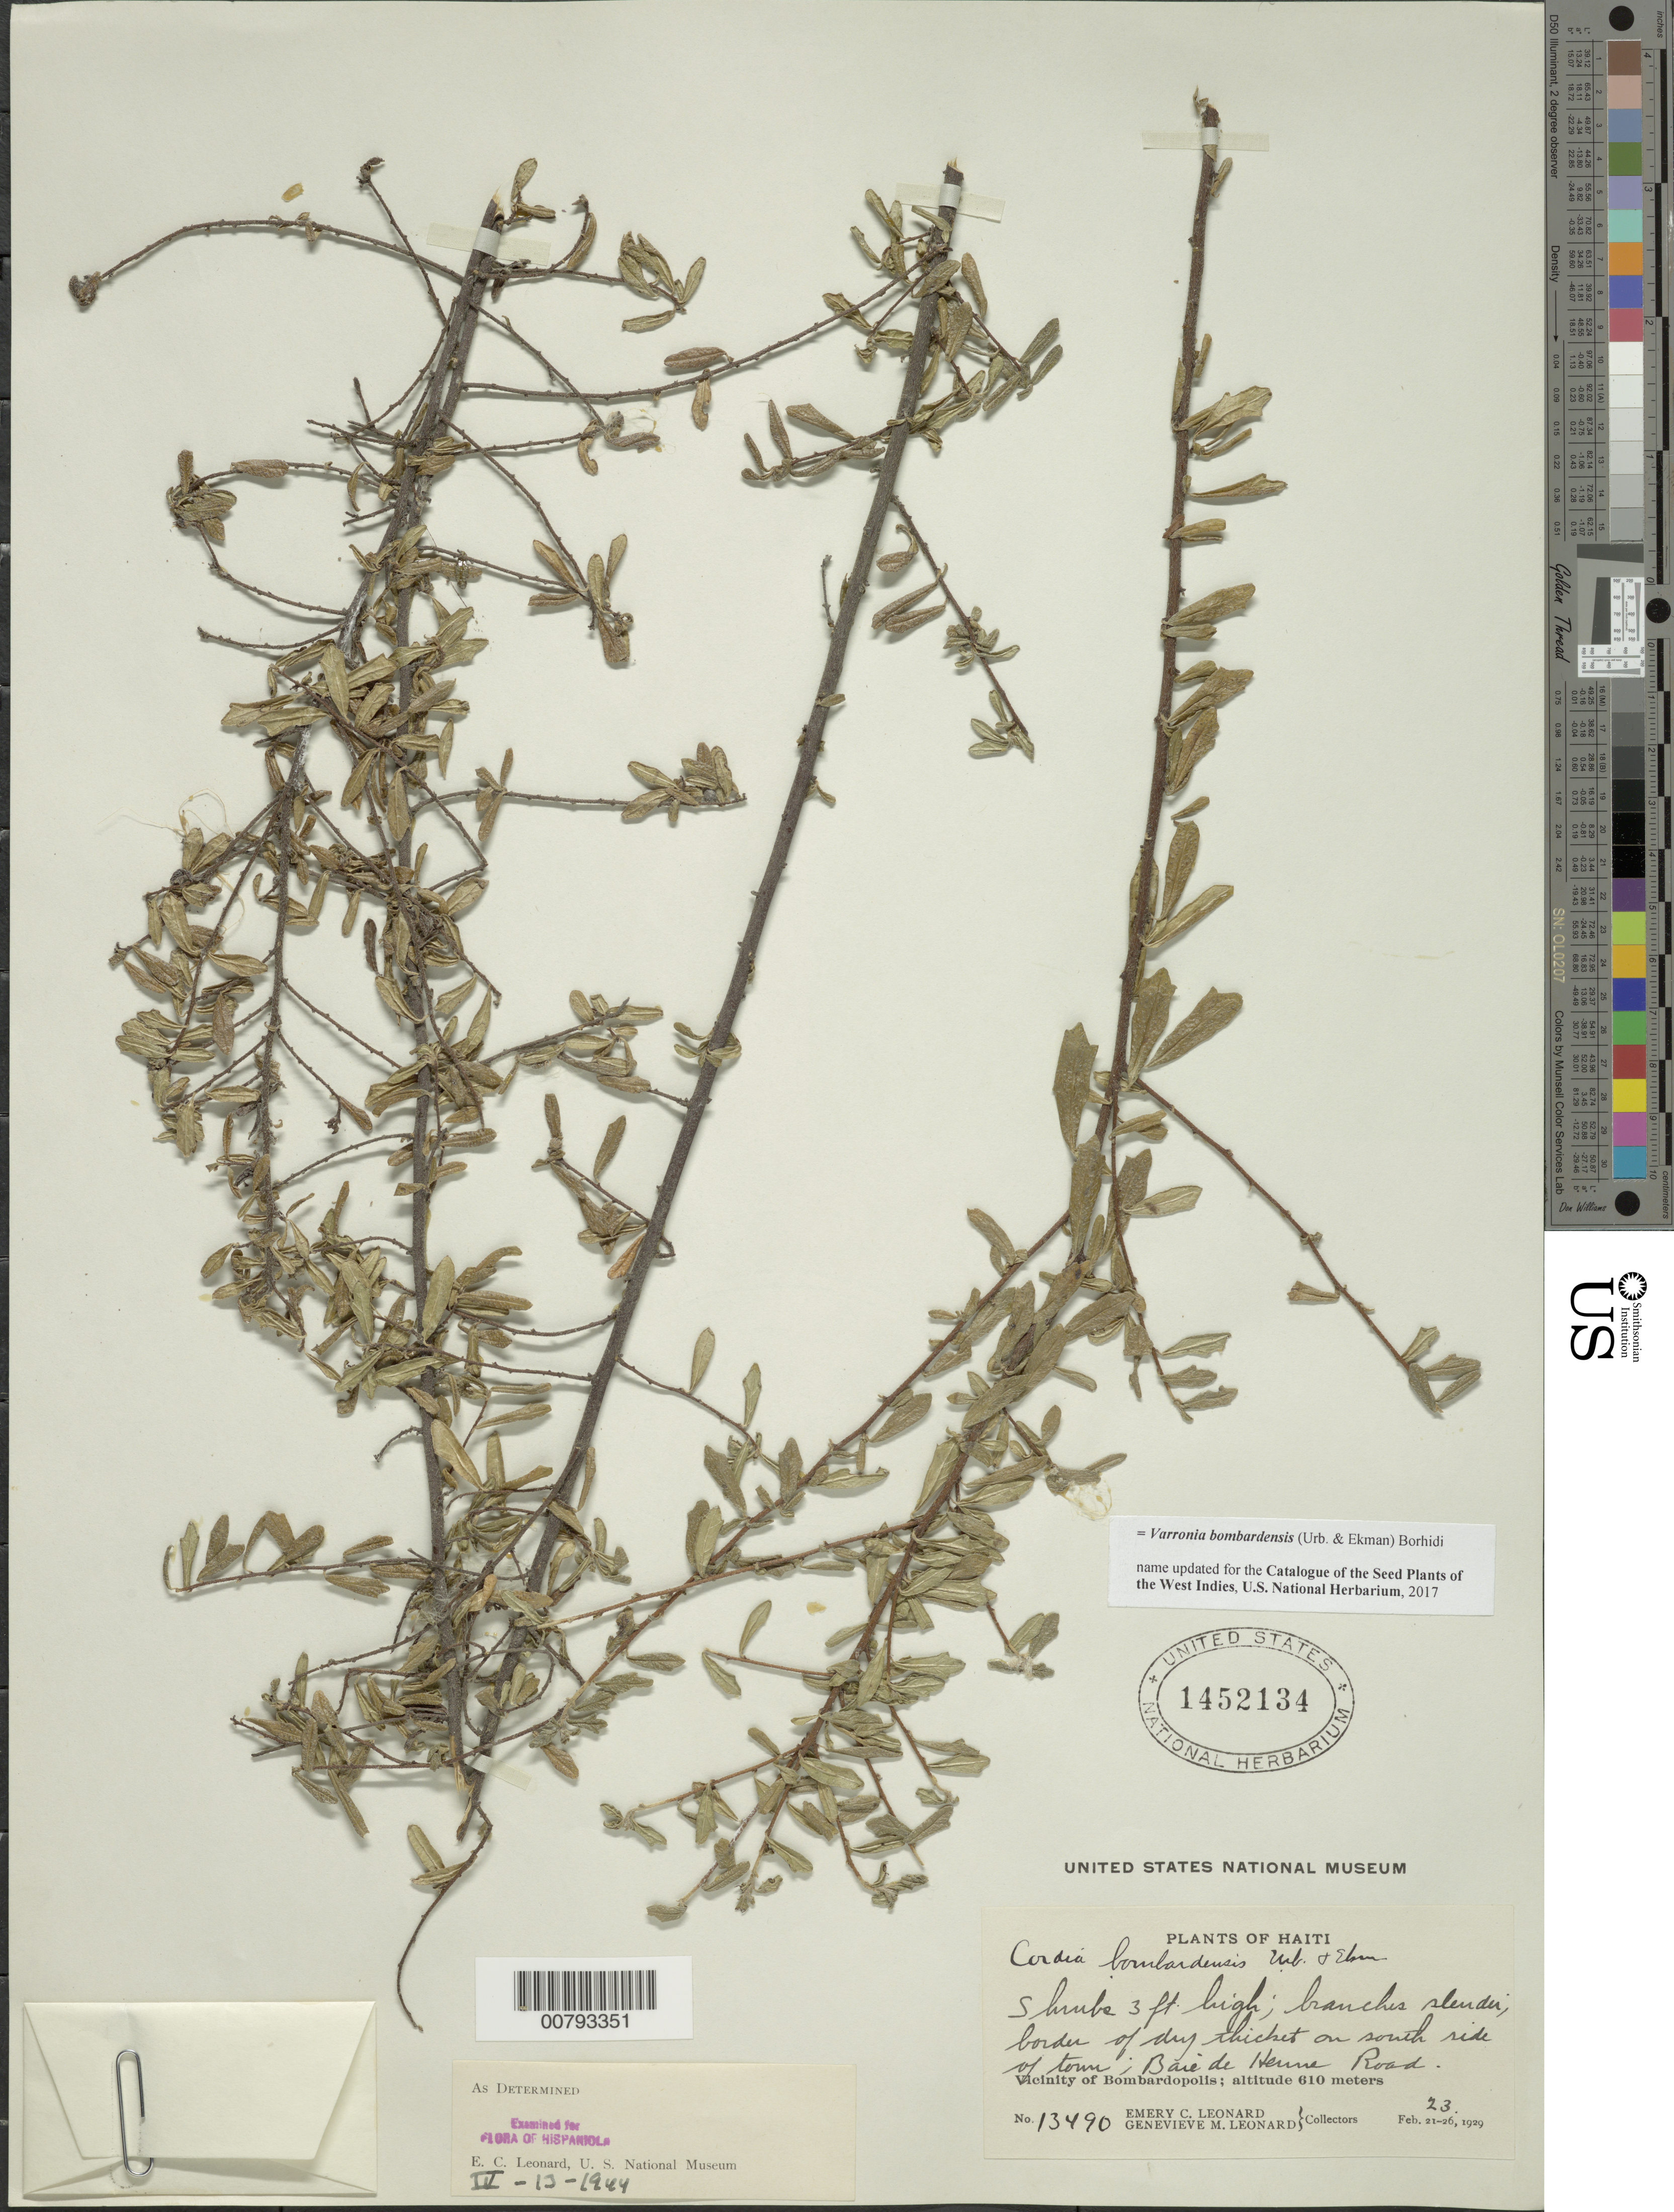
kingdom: Plantae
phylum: Tracheophyta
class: Magnoliopsida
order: Boraginales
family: Cordiaceae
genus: Varronia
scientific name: Varronia bombardensis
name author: (Urb. & Ekman) Borhidi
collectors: E. C. Leonard & G. M. Leonard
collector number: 13490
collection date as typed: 23 Feb 1929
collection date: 1929-02-23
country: Haiti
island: Hispaniola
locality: Vicinity of Bombardopolis, south side of town, Baie de Henne Road.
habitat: Border of dry thicket.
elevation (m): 610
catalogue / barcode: US 1452134